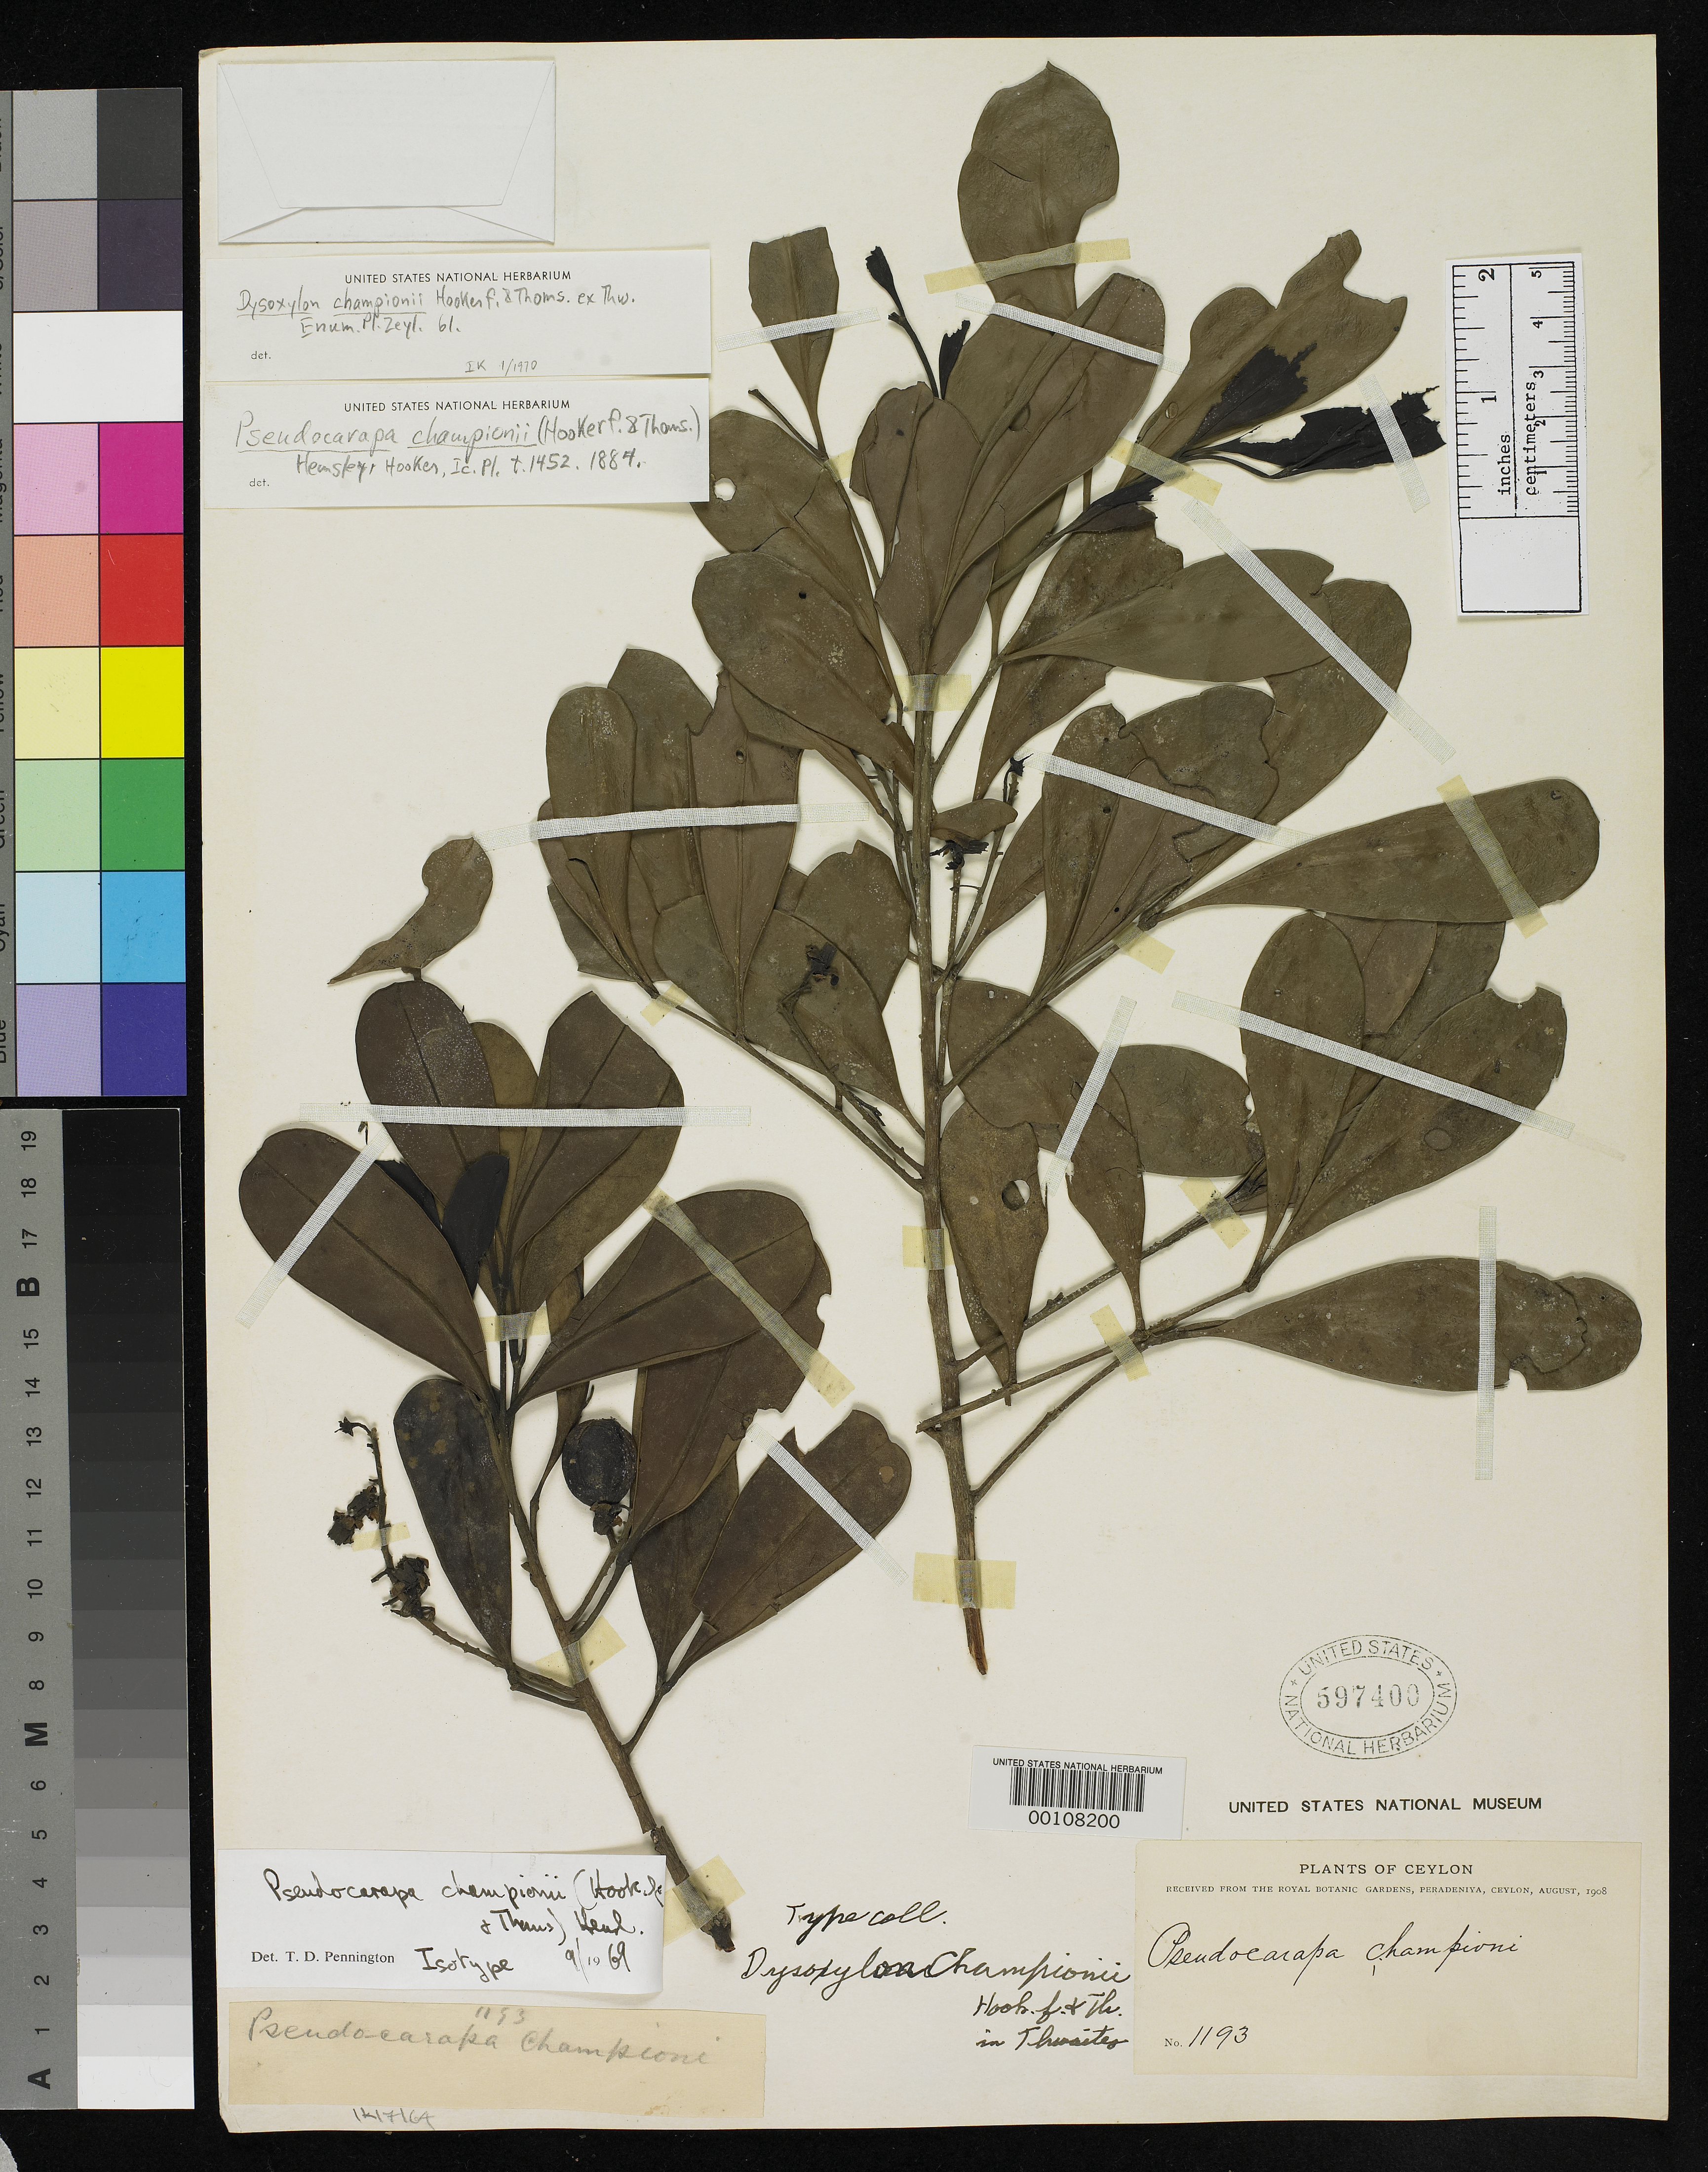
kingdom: Plantae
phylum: Tracheophyta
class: Magnoliopsida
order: Sapindales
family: Meliaceae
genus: Dysoxylum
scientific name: Dysoxylum championii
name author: Hook. f. & Thomson in Thwaites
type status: Isotype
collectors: G. H. K. Thwaites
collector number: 1193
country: Sri Lanka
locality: "Ceylon"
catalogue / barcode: US 597400